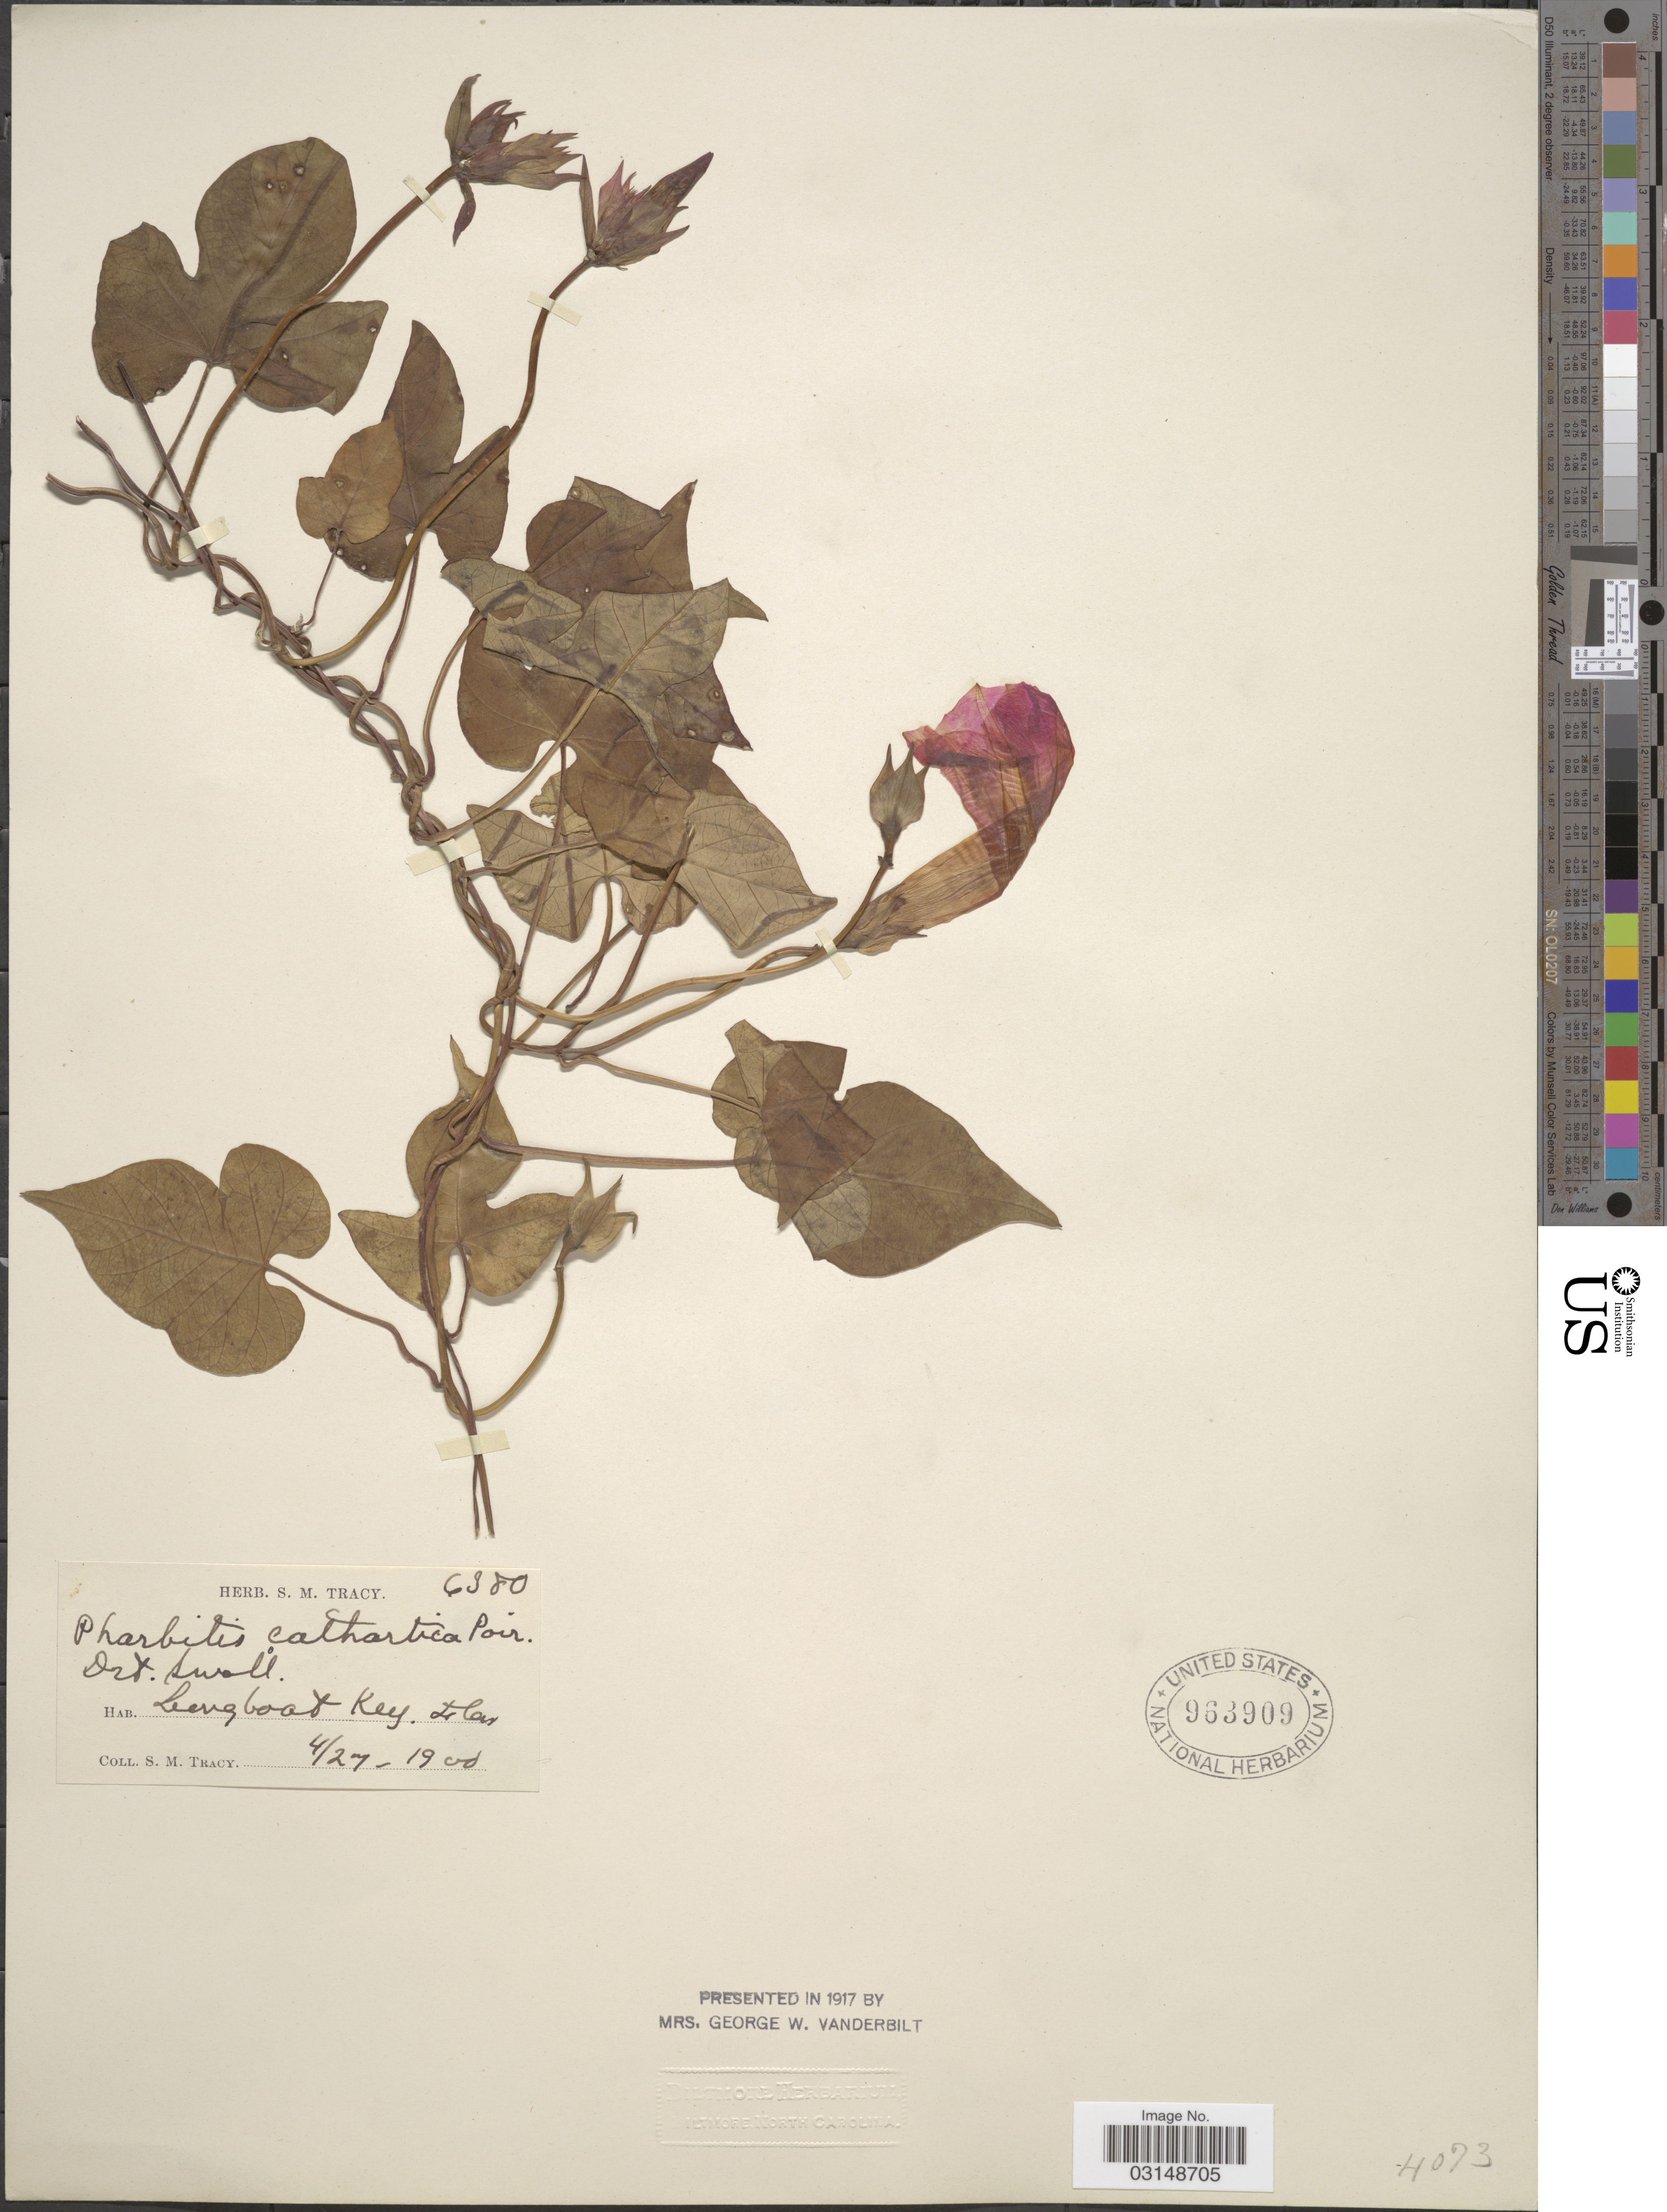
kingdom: Plantae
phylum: Tracheophyta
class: Magnoliopsida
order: Solanales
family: Convolvulaceae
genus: Ipomoea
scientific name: Ipomoea indica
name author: (Burm.) Merr.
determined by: Strong, Mark T., (BOT), Smithsonian Institution - National Museum of Natural History (UNITED STATES)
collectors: S. M. Tracy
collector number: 6380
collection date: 1900-04-27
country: United States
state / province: Florida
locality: Longboat Key.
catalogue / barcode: US 963909